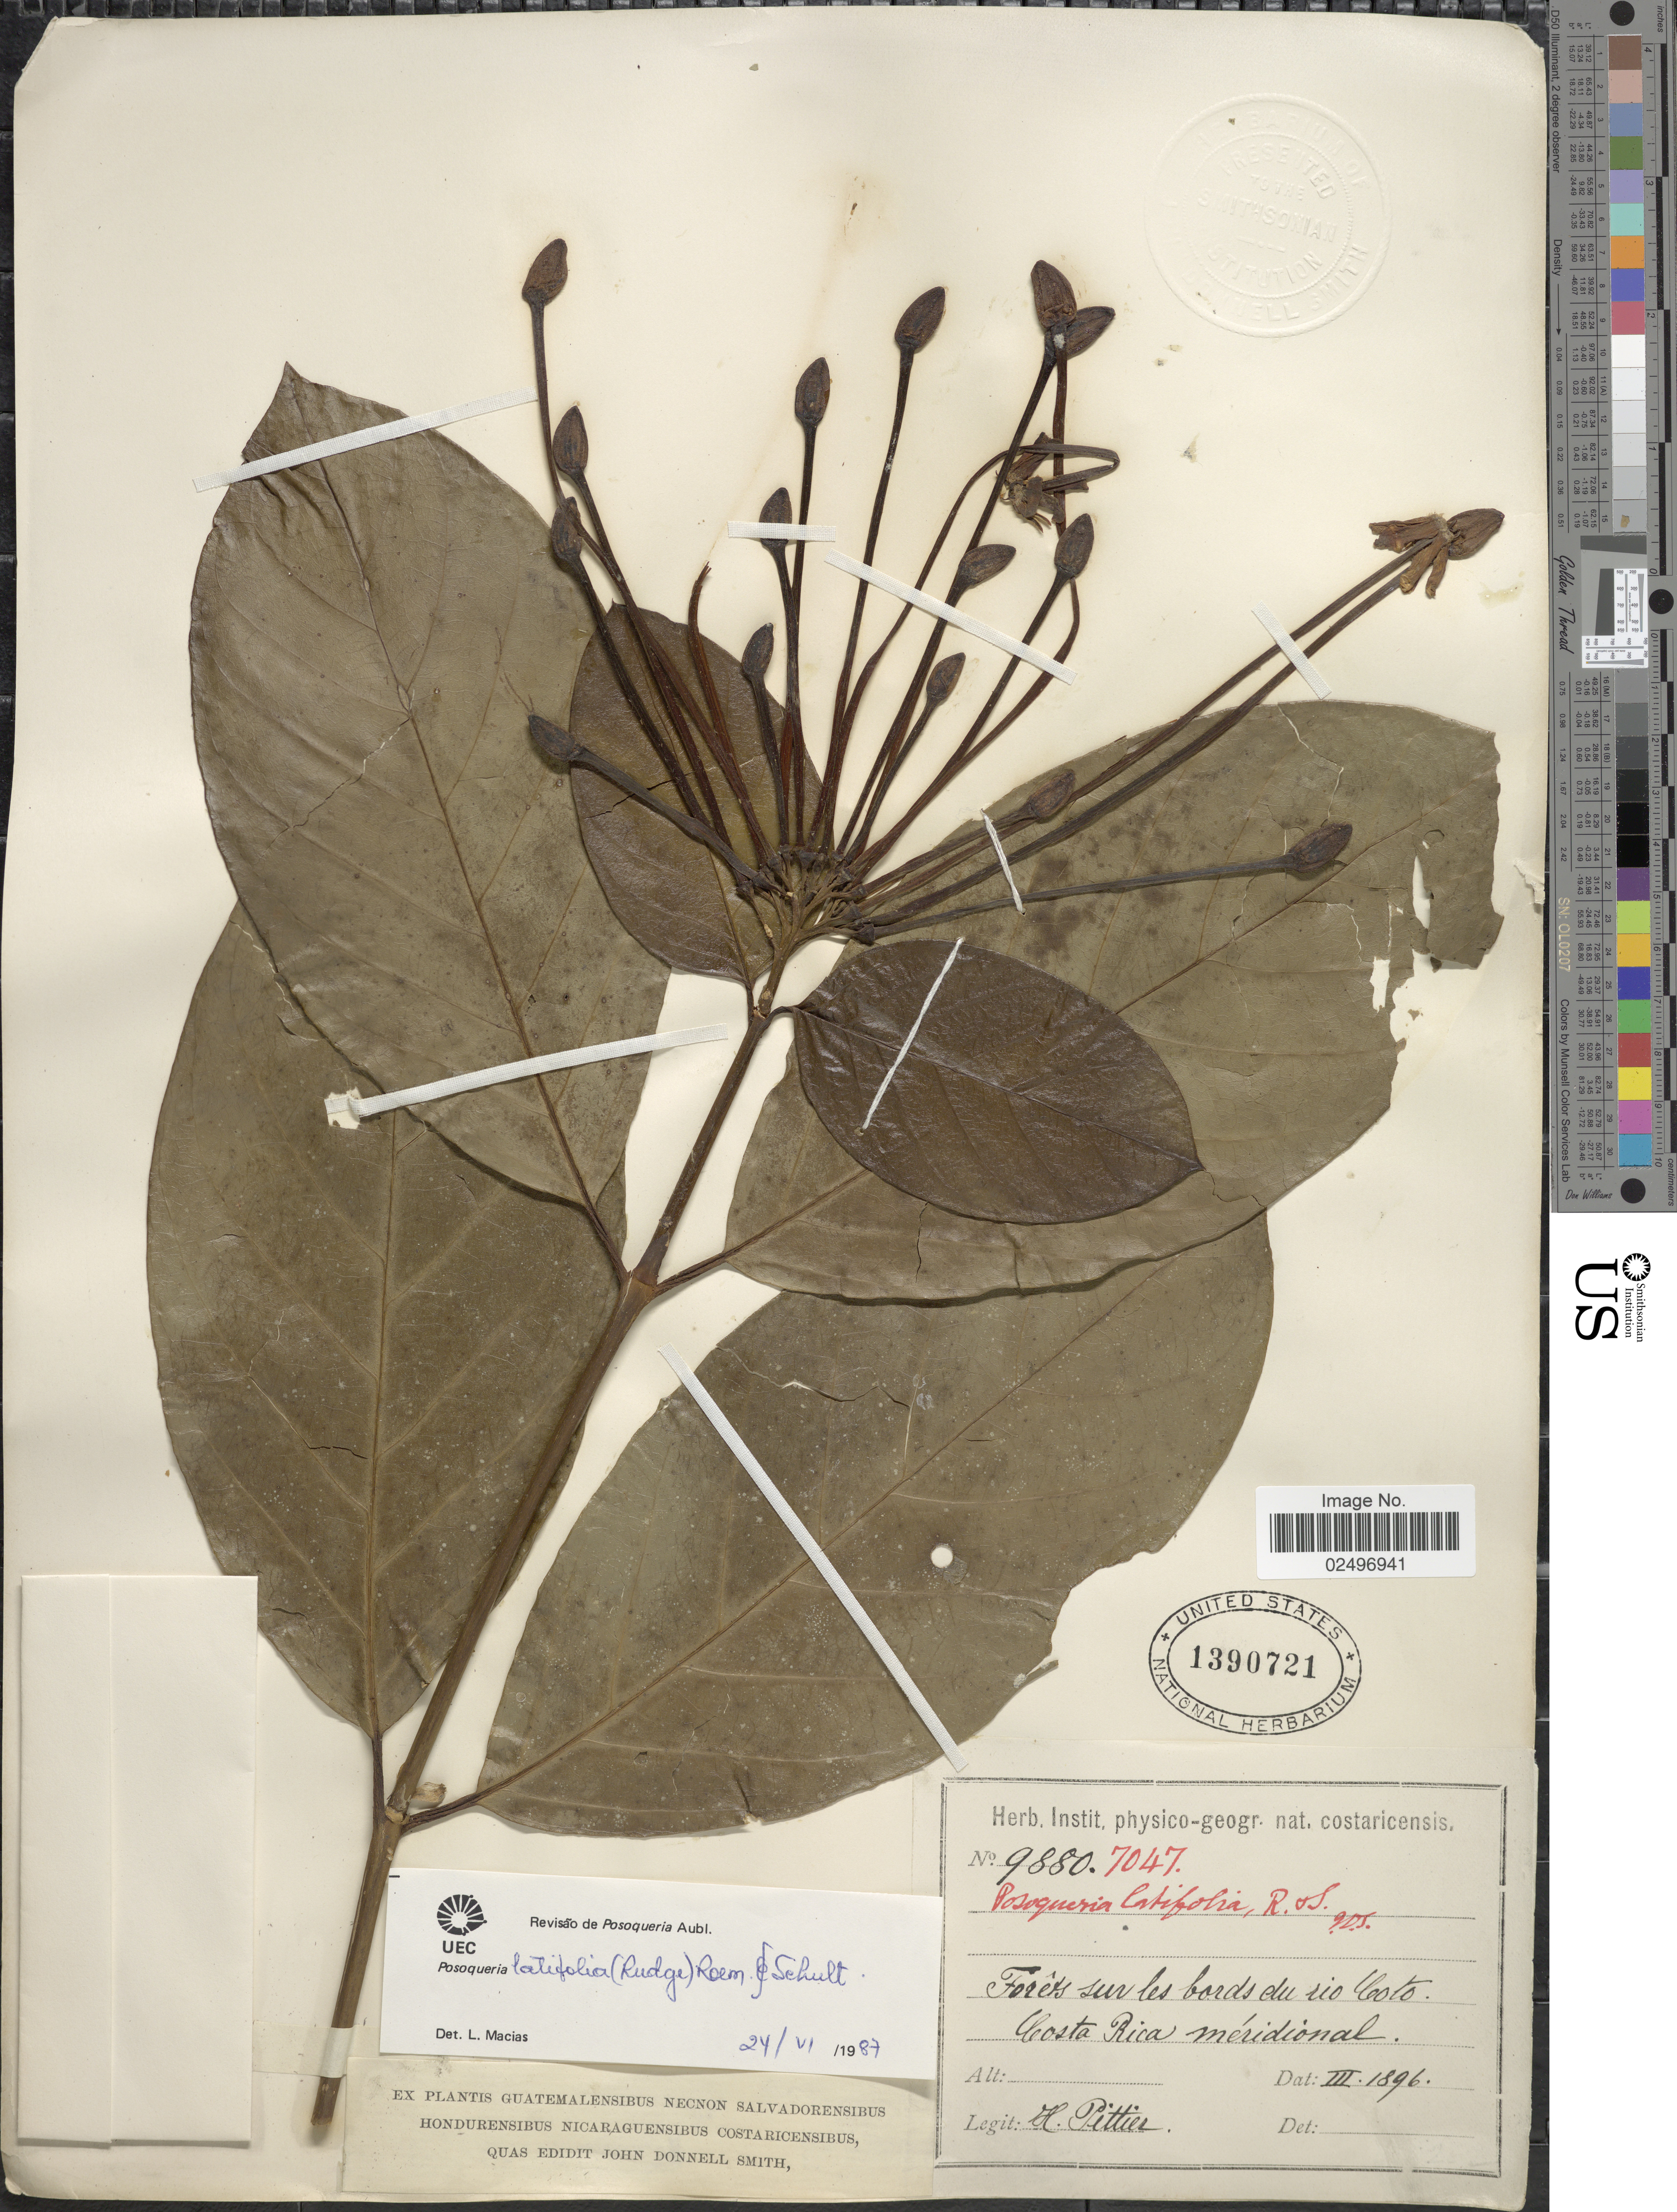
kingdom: Plantae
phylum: Tracheophyta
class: Magnoliopsida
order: Gentianales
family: Rubiaceae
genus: Posoqueria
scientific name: Posoqueria latifolia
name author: (Rudge) Roem. & Schult.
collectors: H. F. Pittier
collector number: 9880/7047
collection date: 1896-03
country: Costa Rica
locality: Forêts sur les bords du rio Coto, Costa Rica méridional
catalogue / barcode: US 1390721